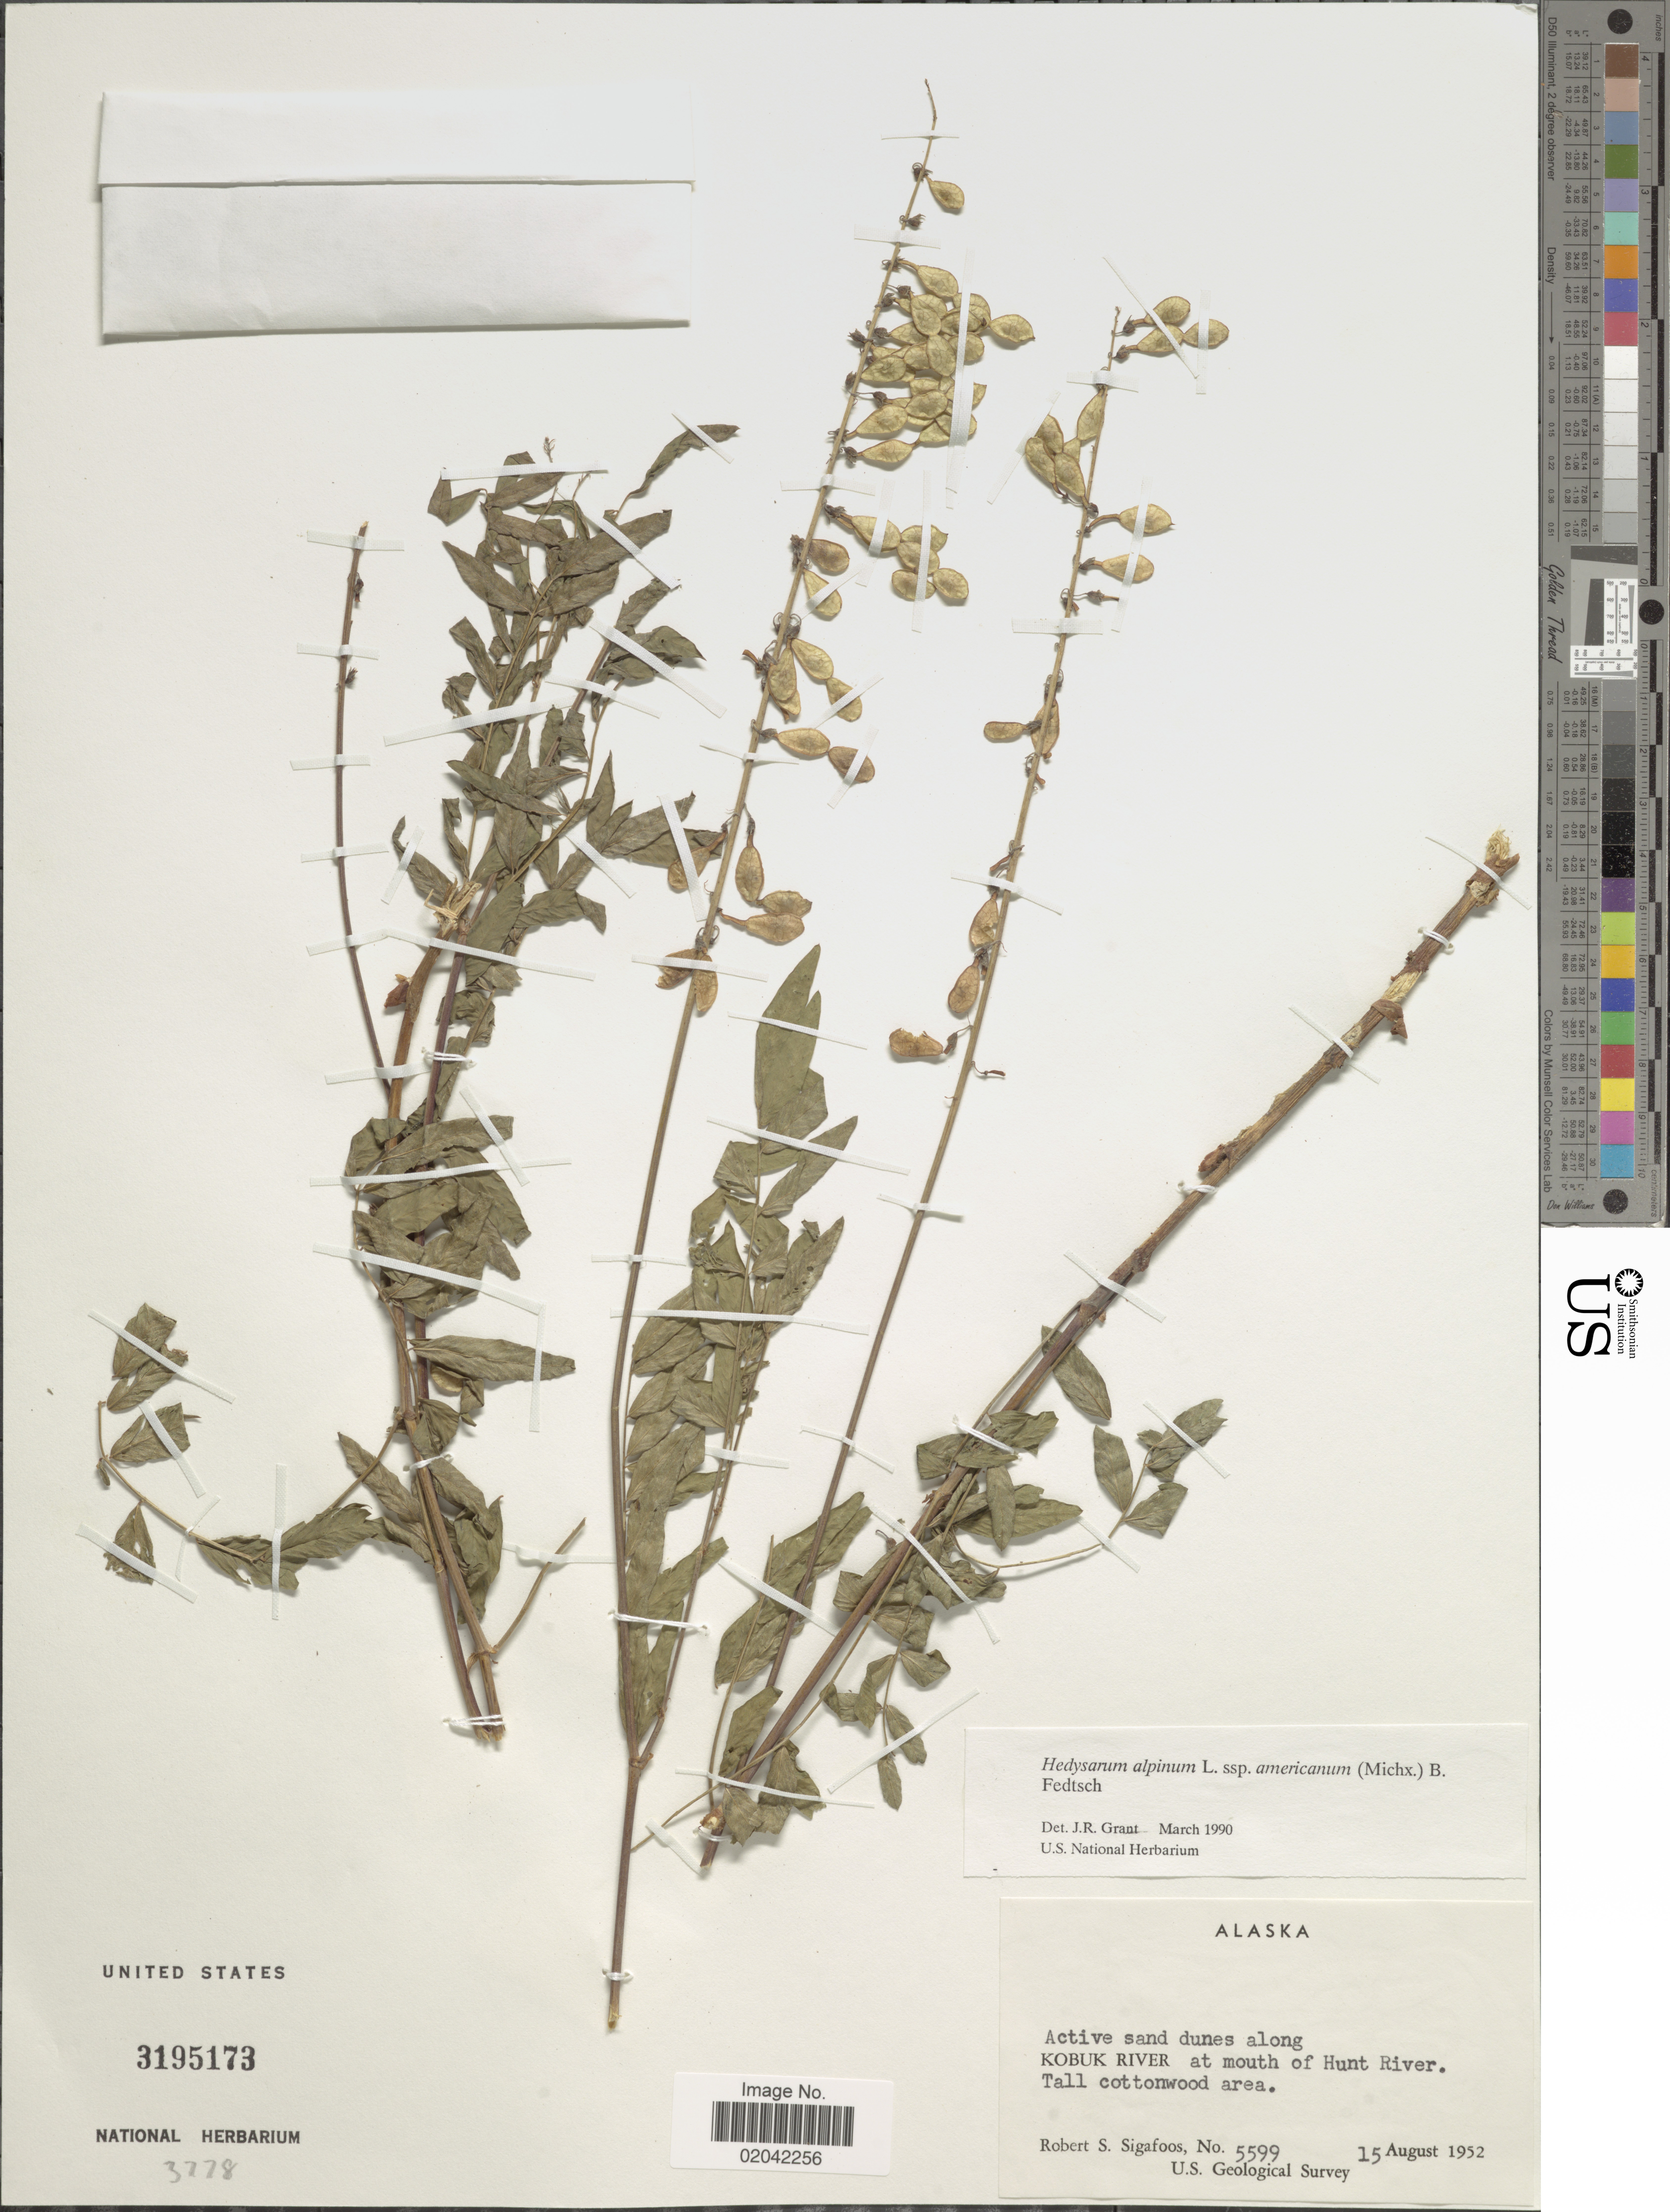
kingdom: Plantae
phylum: Tracheophyta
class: Magnoliopsida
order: Fabales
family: Fabaceae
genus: Hedysarum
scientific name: Hedysarum alpinum var. americanum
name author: Michx. ex Pursh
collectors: R. Sigafoos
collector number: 5599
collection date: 1952-08-15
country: United States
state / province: Alaska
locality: Kobuk River at mouth of Hunt River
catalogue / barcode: US 3195173